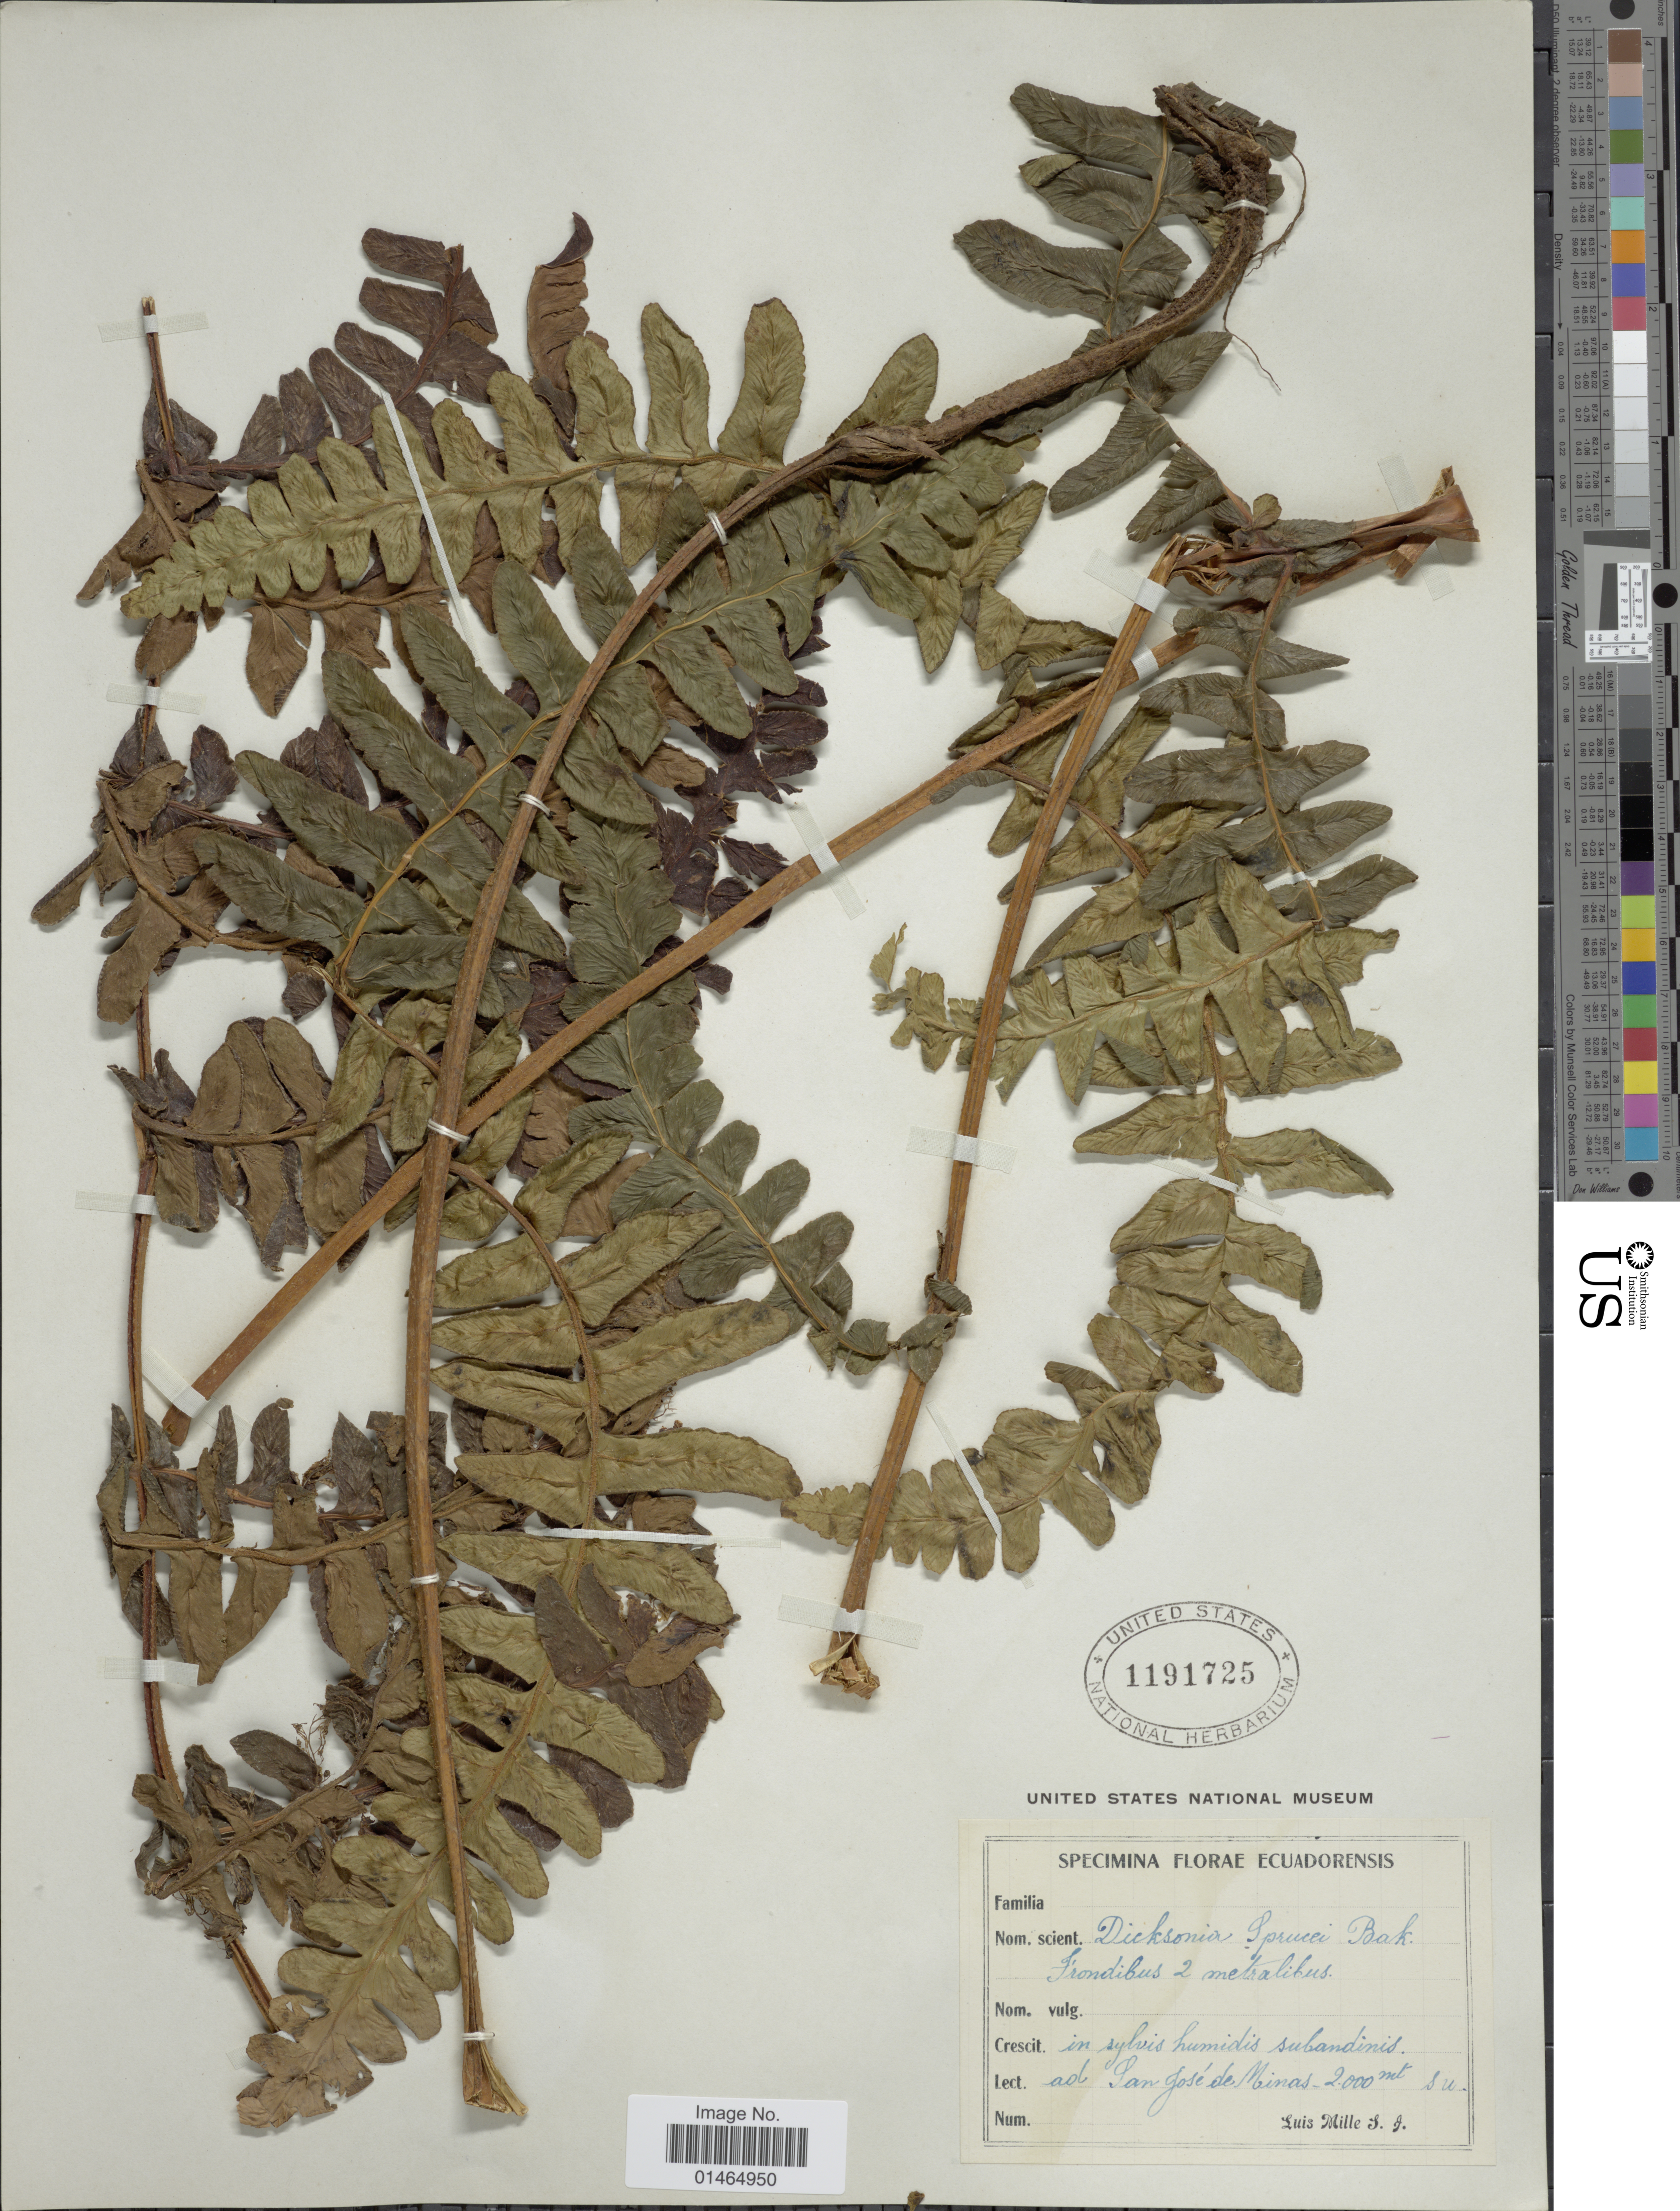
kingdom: Plantae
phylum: Tracheophyta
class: Polypodiopsida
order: Polypodiales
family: Dennstaedtiaceae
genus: Dennstaedtia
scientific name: Dennstaedtia sprucei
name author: T. Moore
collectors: L. Mille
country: Ecuador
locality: In sylvis humidis subandines. Ad. San José de Minas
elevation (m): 2000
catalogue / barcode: US 1191725